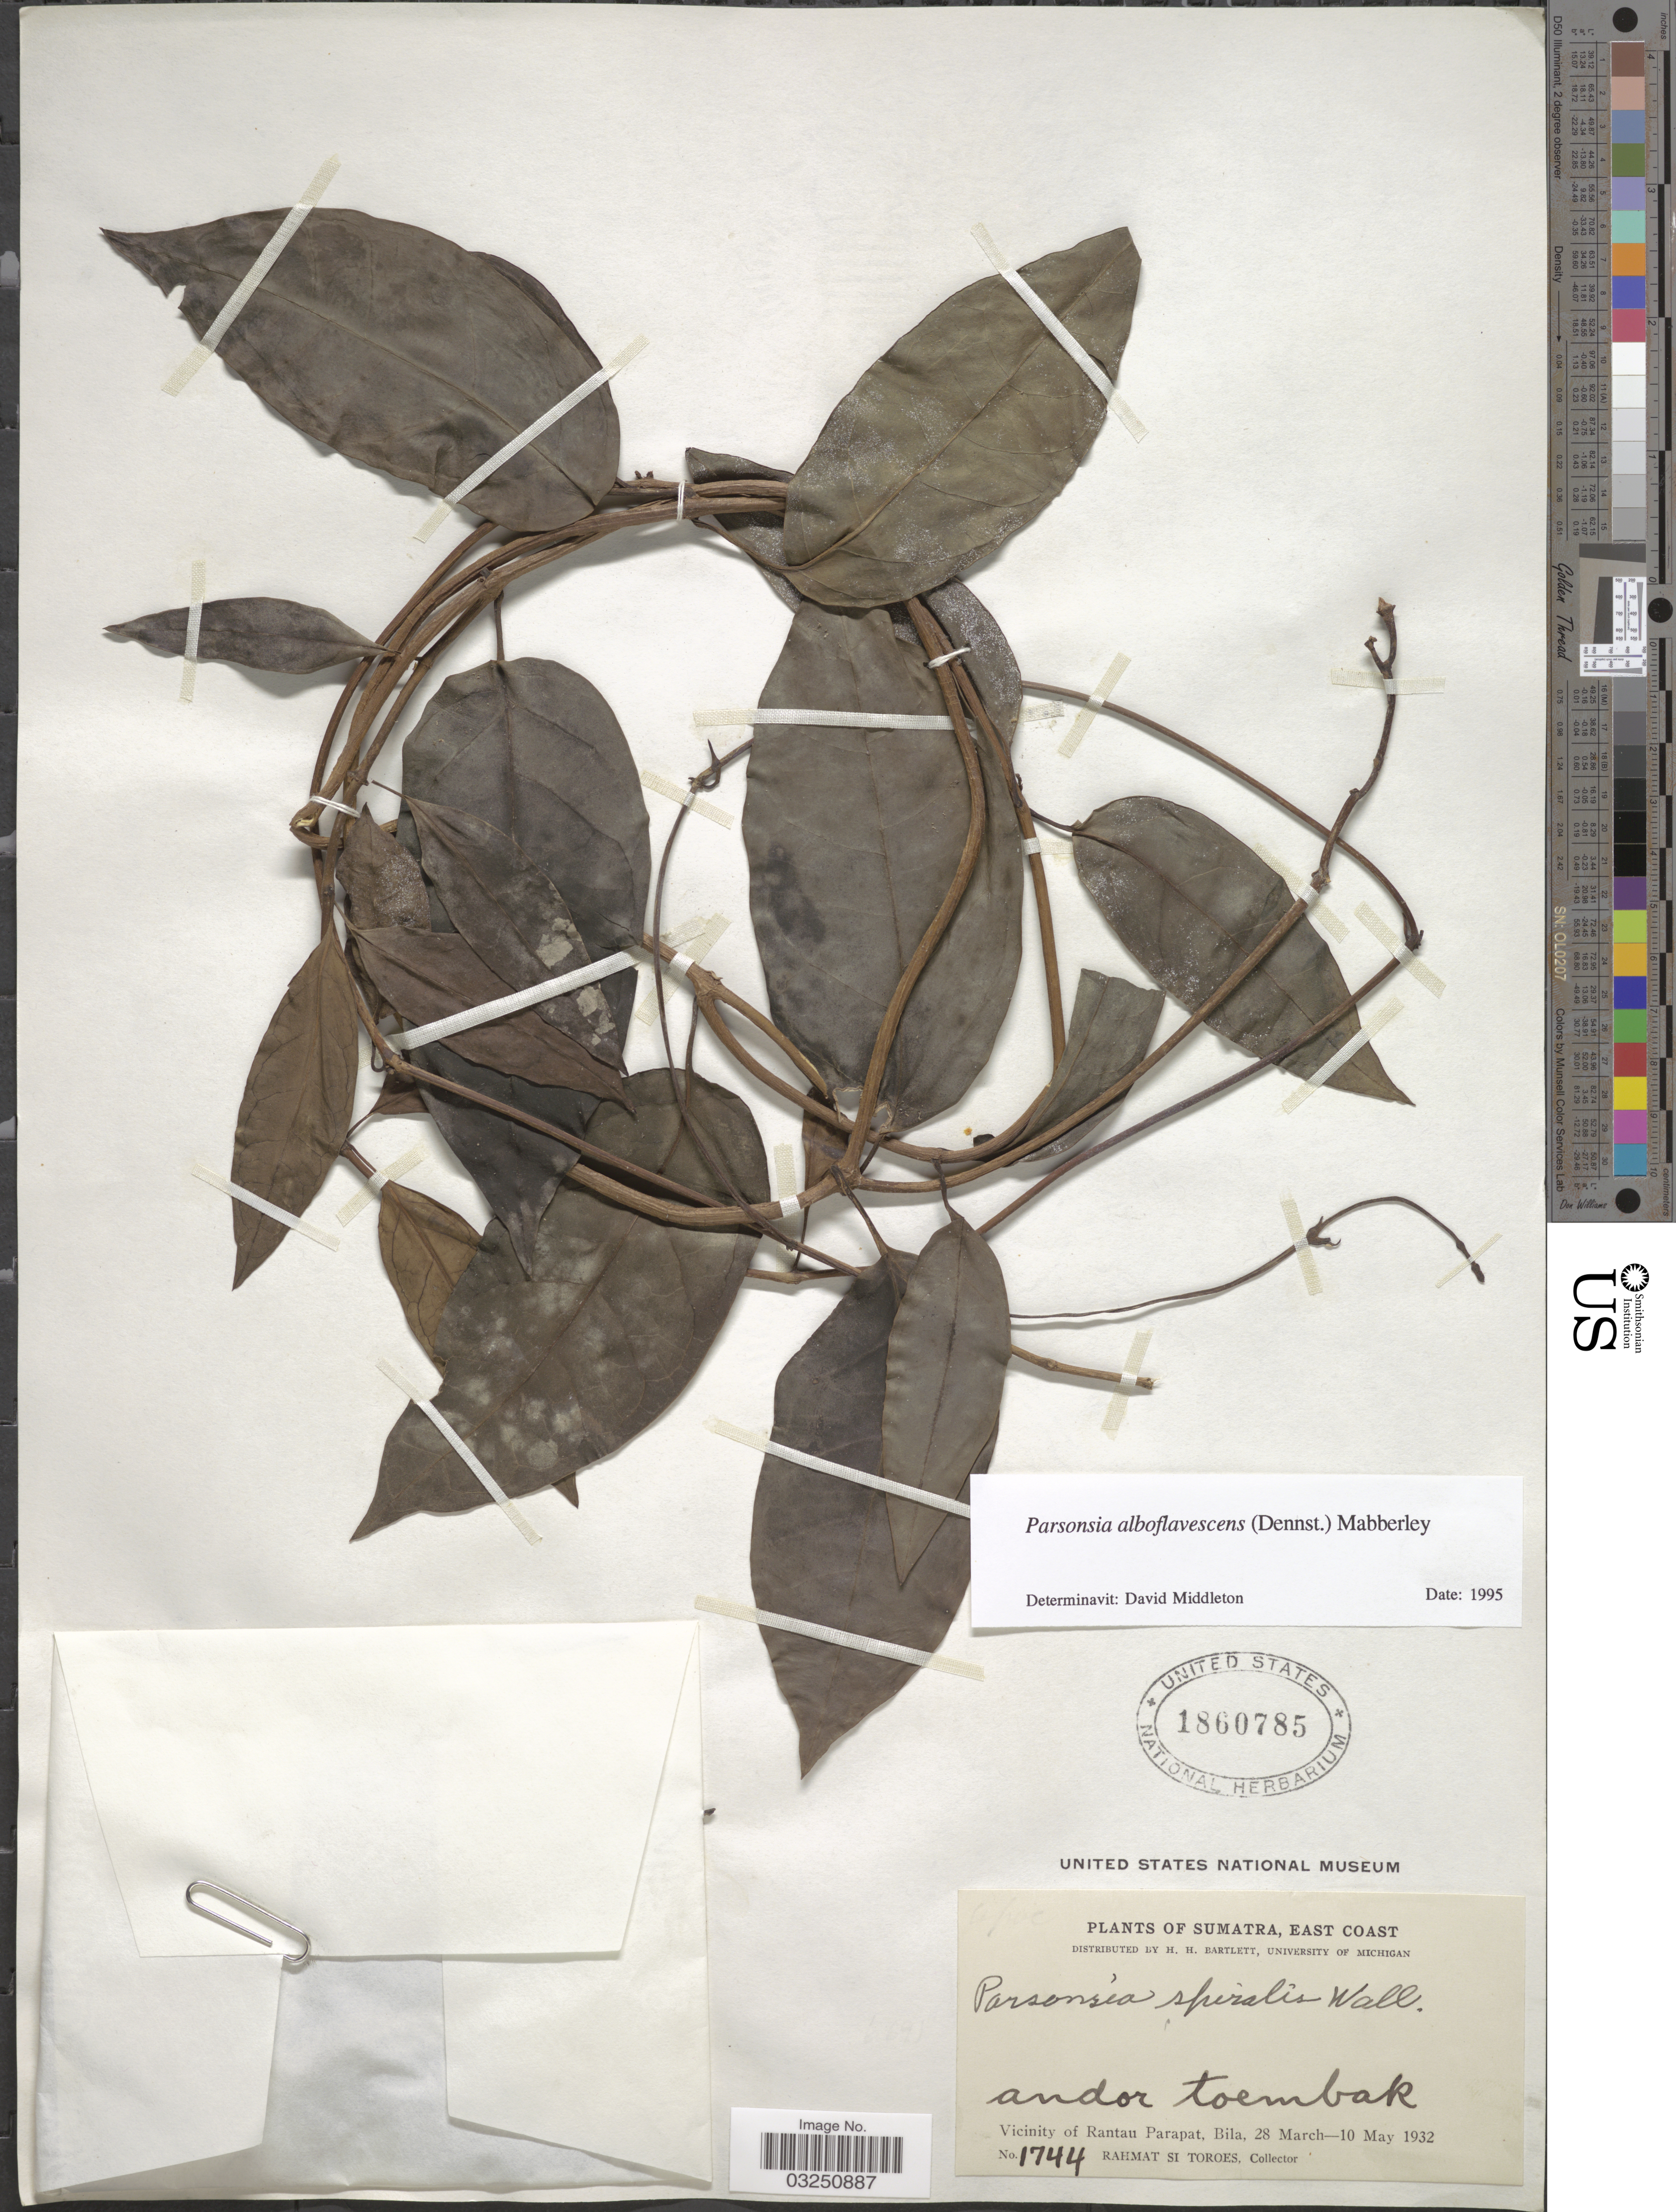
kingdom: Plantae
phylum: Tracheophyta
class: Magnoliopsida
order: Gentianales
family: Apocynaceae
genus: Parsonsia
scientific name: Parsonsia alboflavescens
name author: (Dennst.) Mabberley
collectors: Rahmat Si Boeea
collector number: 1744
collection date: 1932-03-28/1932-05-10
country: Indonesia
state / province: Sumatra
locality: East Coast. Andor toembak. Vicinity of Rantau Parapat, Bila.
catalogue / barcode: US 1860785